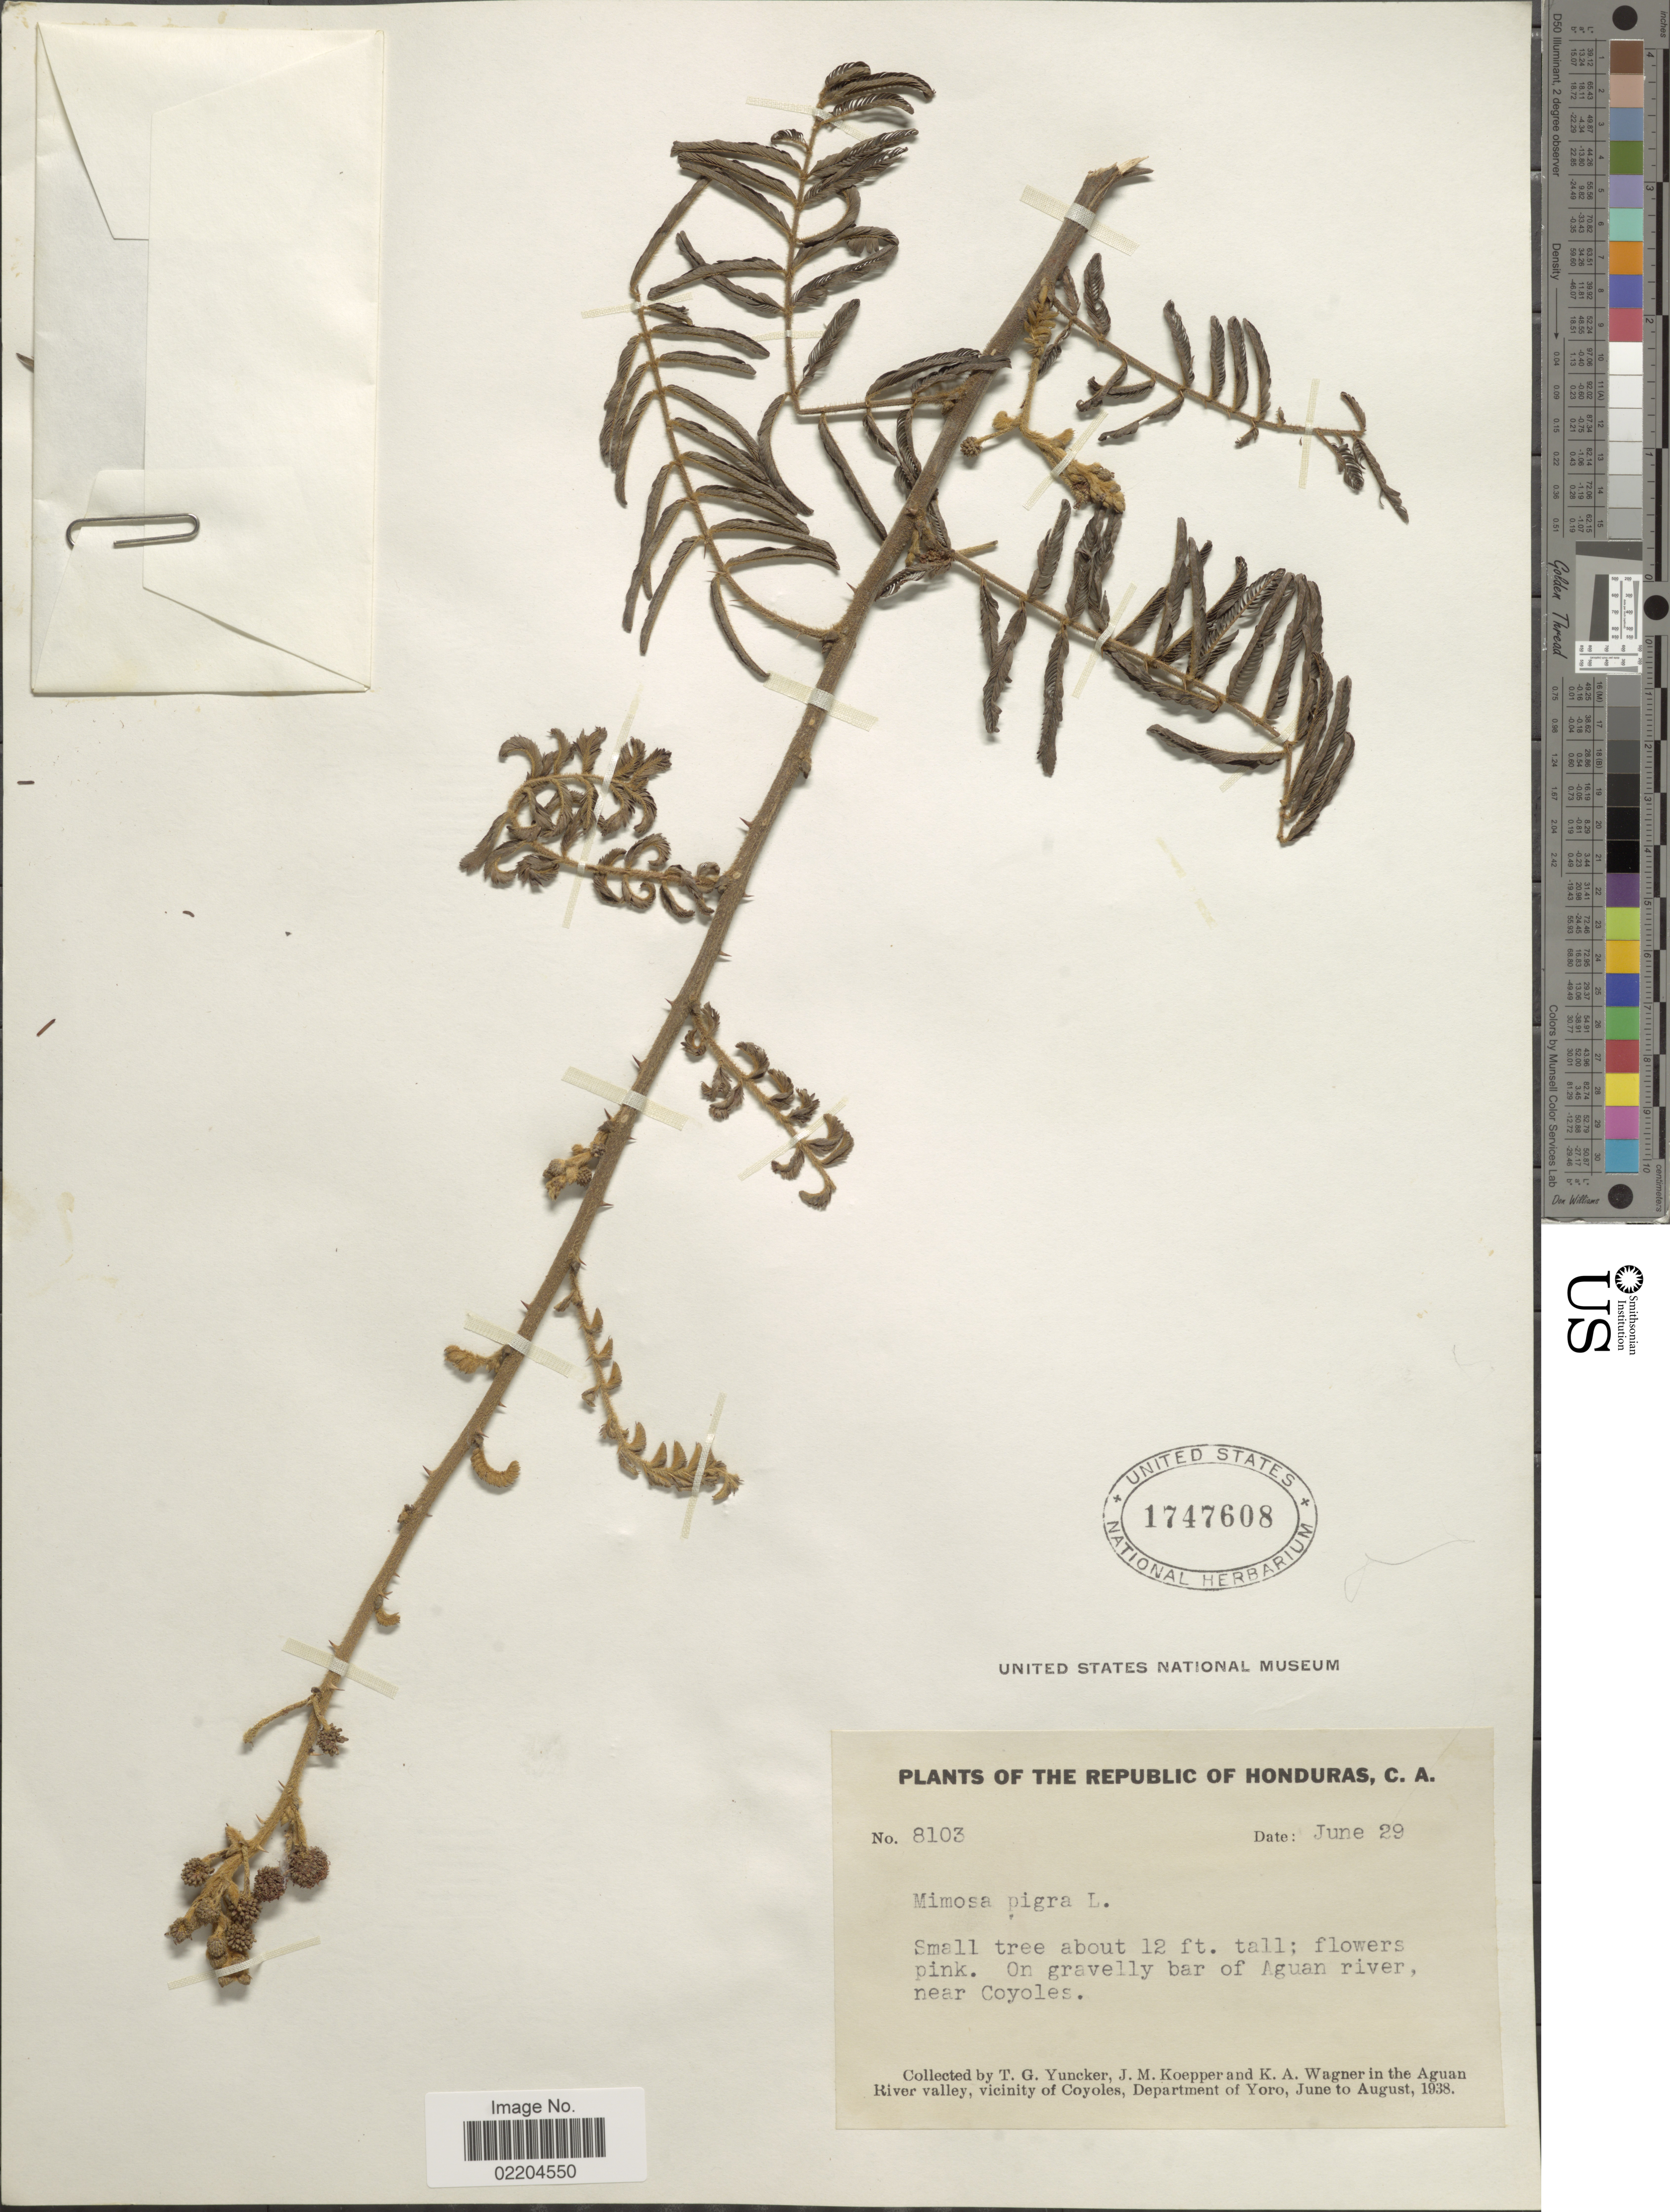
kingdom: Plantae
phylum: Tracheophyta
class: Magnoliopsida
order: Fabales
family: Fabaceae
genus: Mimosa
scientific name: Mimosa pigra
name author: L.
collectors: T. G. Yuncker, J. M. Koepper & K. A. Wagner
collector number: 8103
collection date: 1938-06-29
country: Honduras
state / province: Yoro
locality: In the Aguan River valley, vicinity of Coyoles, Department of Yoro. Aguan river near Coyoles.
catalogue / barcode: US 1747608